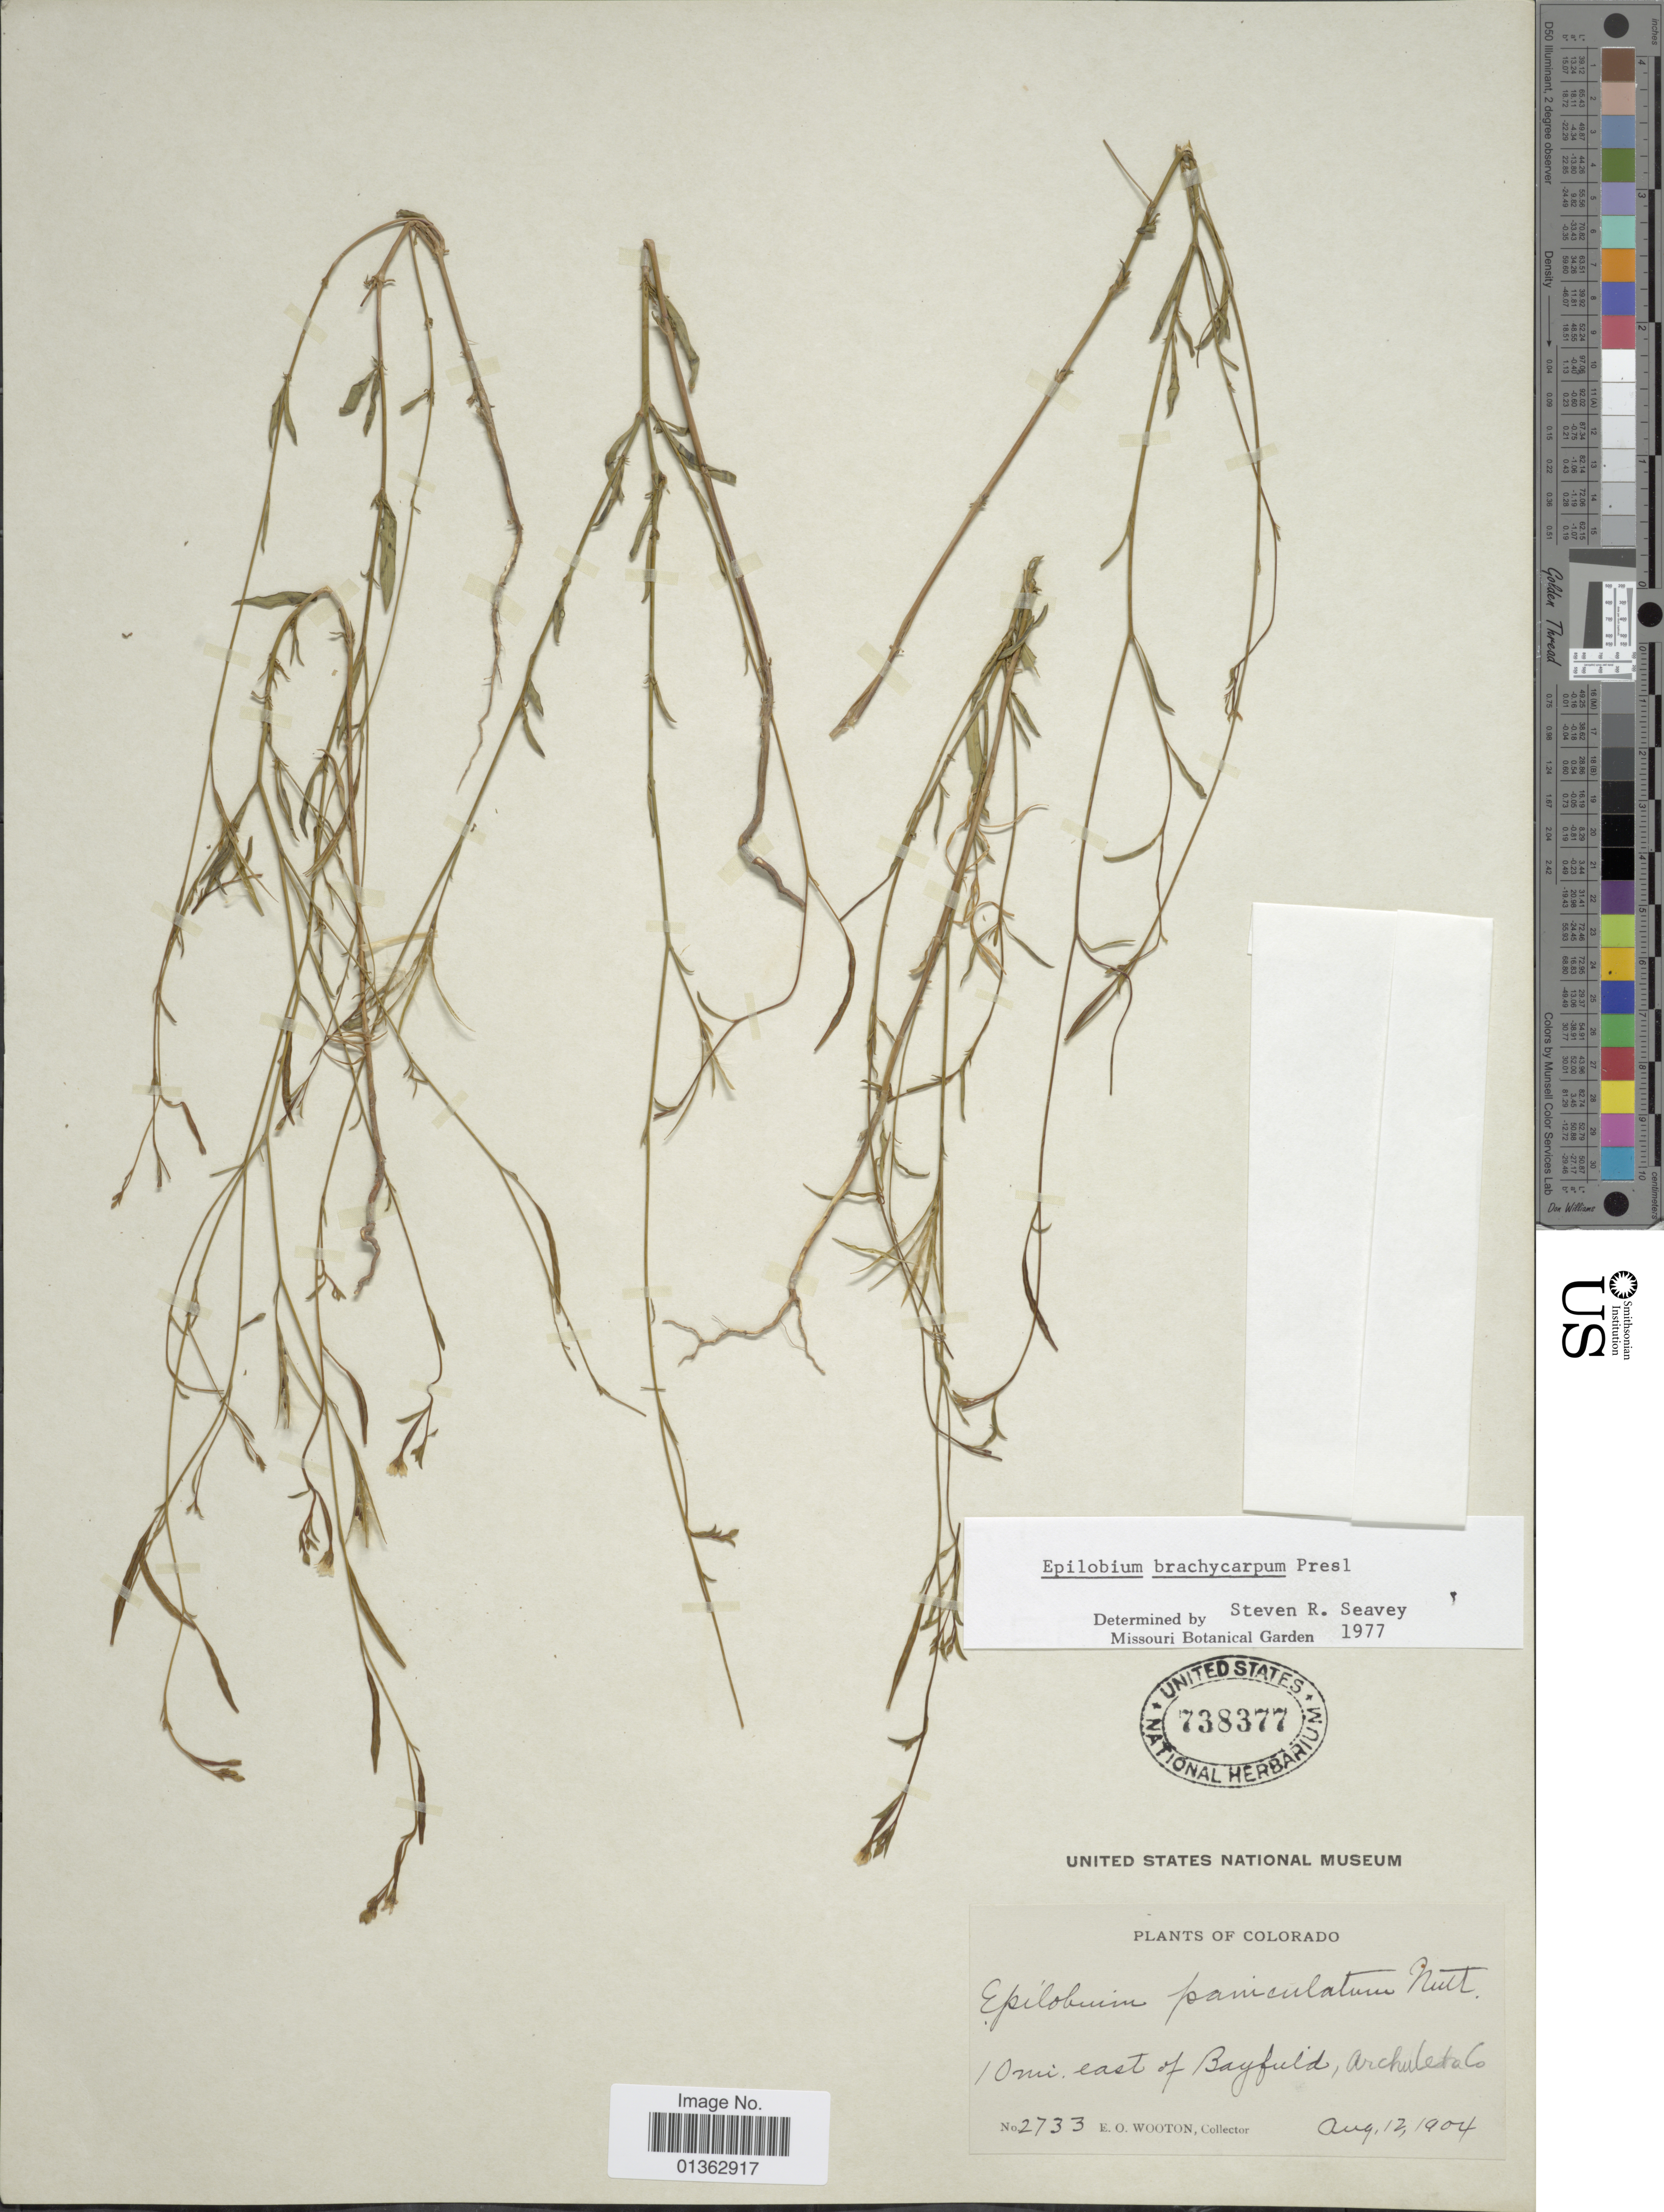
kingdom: Plantae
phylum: Tracheophyta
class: Magnoliopsida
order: Myrtales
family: Onagraceae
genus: Epilobium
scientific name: Epilobium brachycarpum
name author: C. Presl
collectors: E. O. Wooton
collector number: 2733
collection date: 1904-08-13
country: United States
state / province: Colorado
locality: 10 mi. east of Bayfield, Archuleta Co.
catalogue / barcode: US 738377